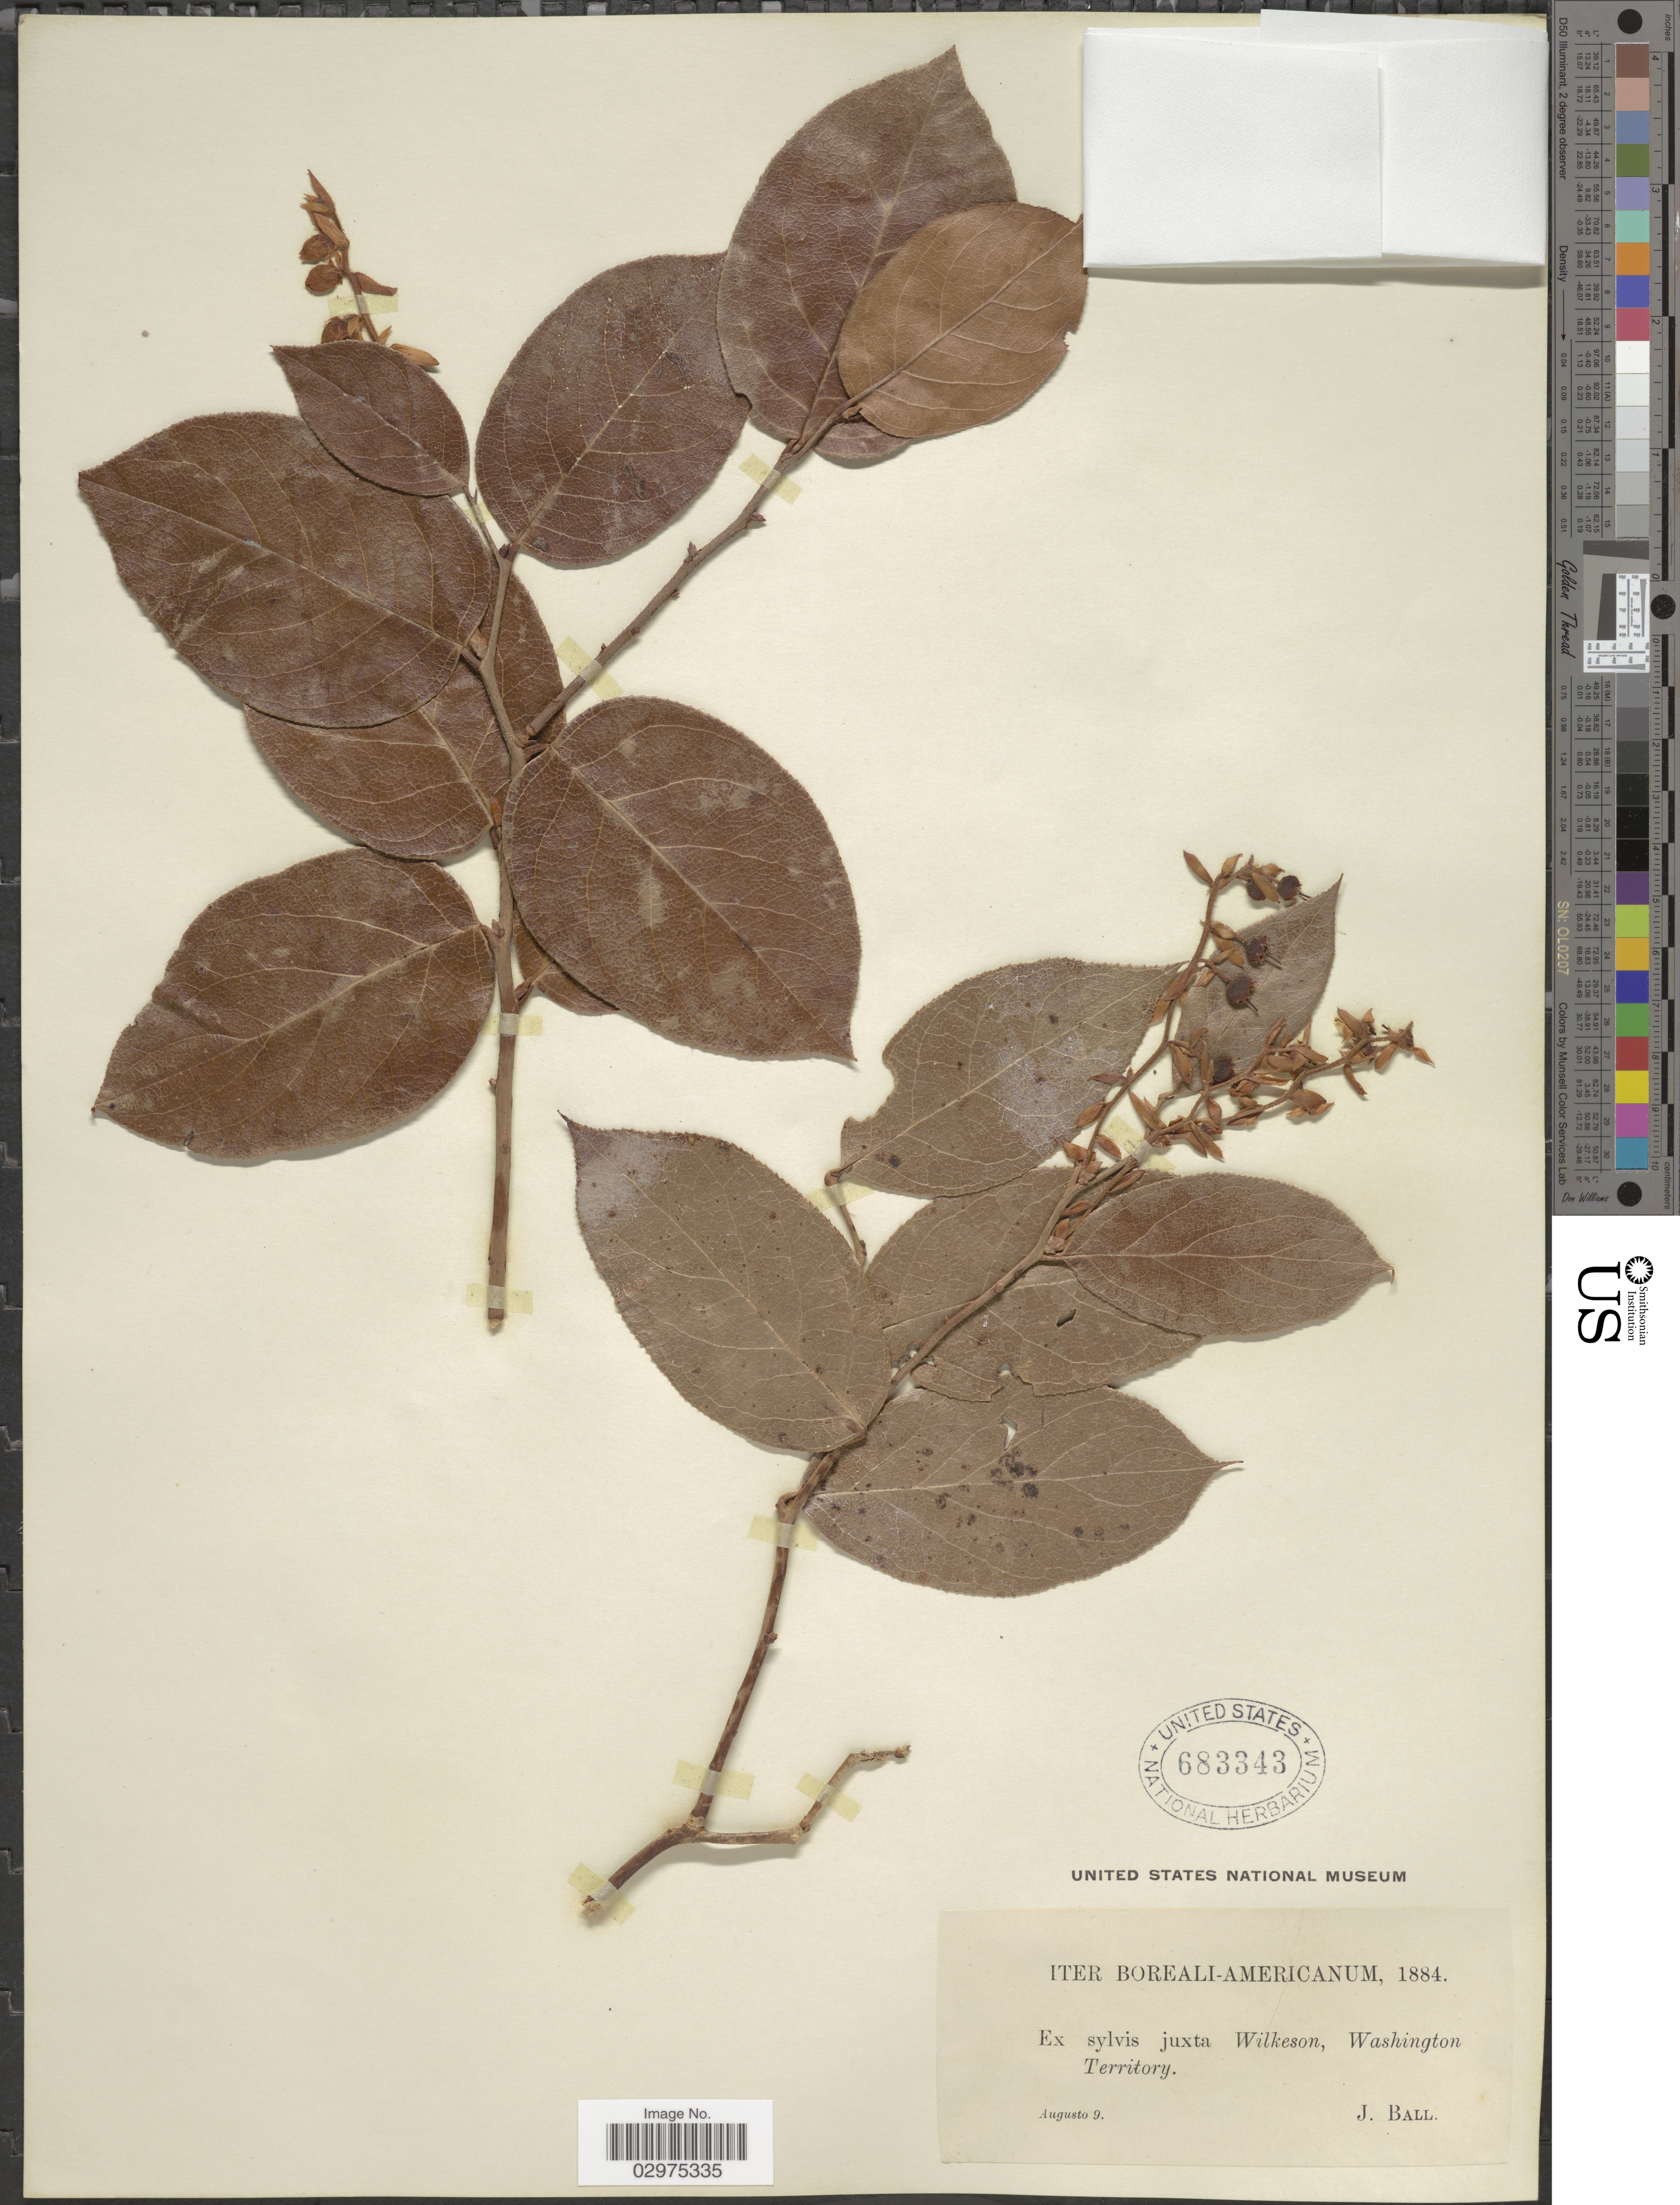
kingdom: Plantae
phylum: Tracheophyta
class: Magnoliopsida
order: Ericales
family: Ericaceae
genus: Gaultheria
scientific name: Gaultheria shallon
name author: Pursh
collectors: J. Ball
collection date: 1884-08-09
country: United States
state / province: Washington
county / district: Pierce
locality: Iter Boreali-Americanum. Ex sylvis juxta Wilkeson, Washington Territory.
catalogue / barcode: US 683343